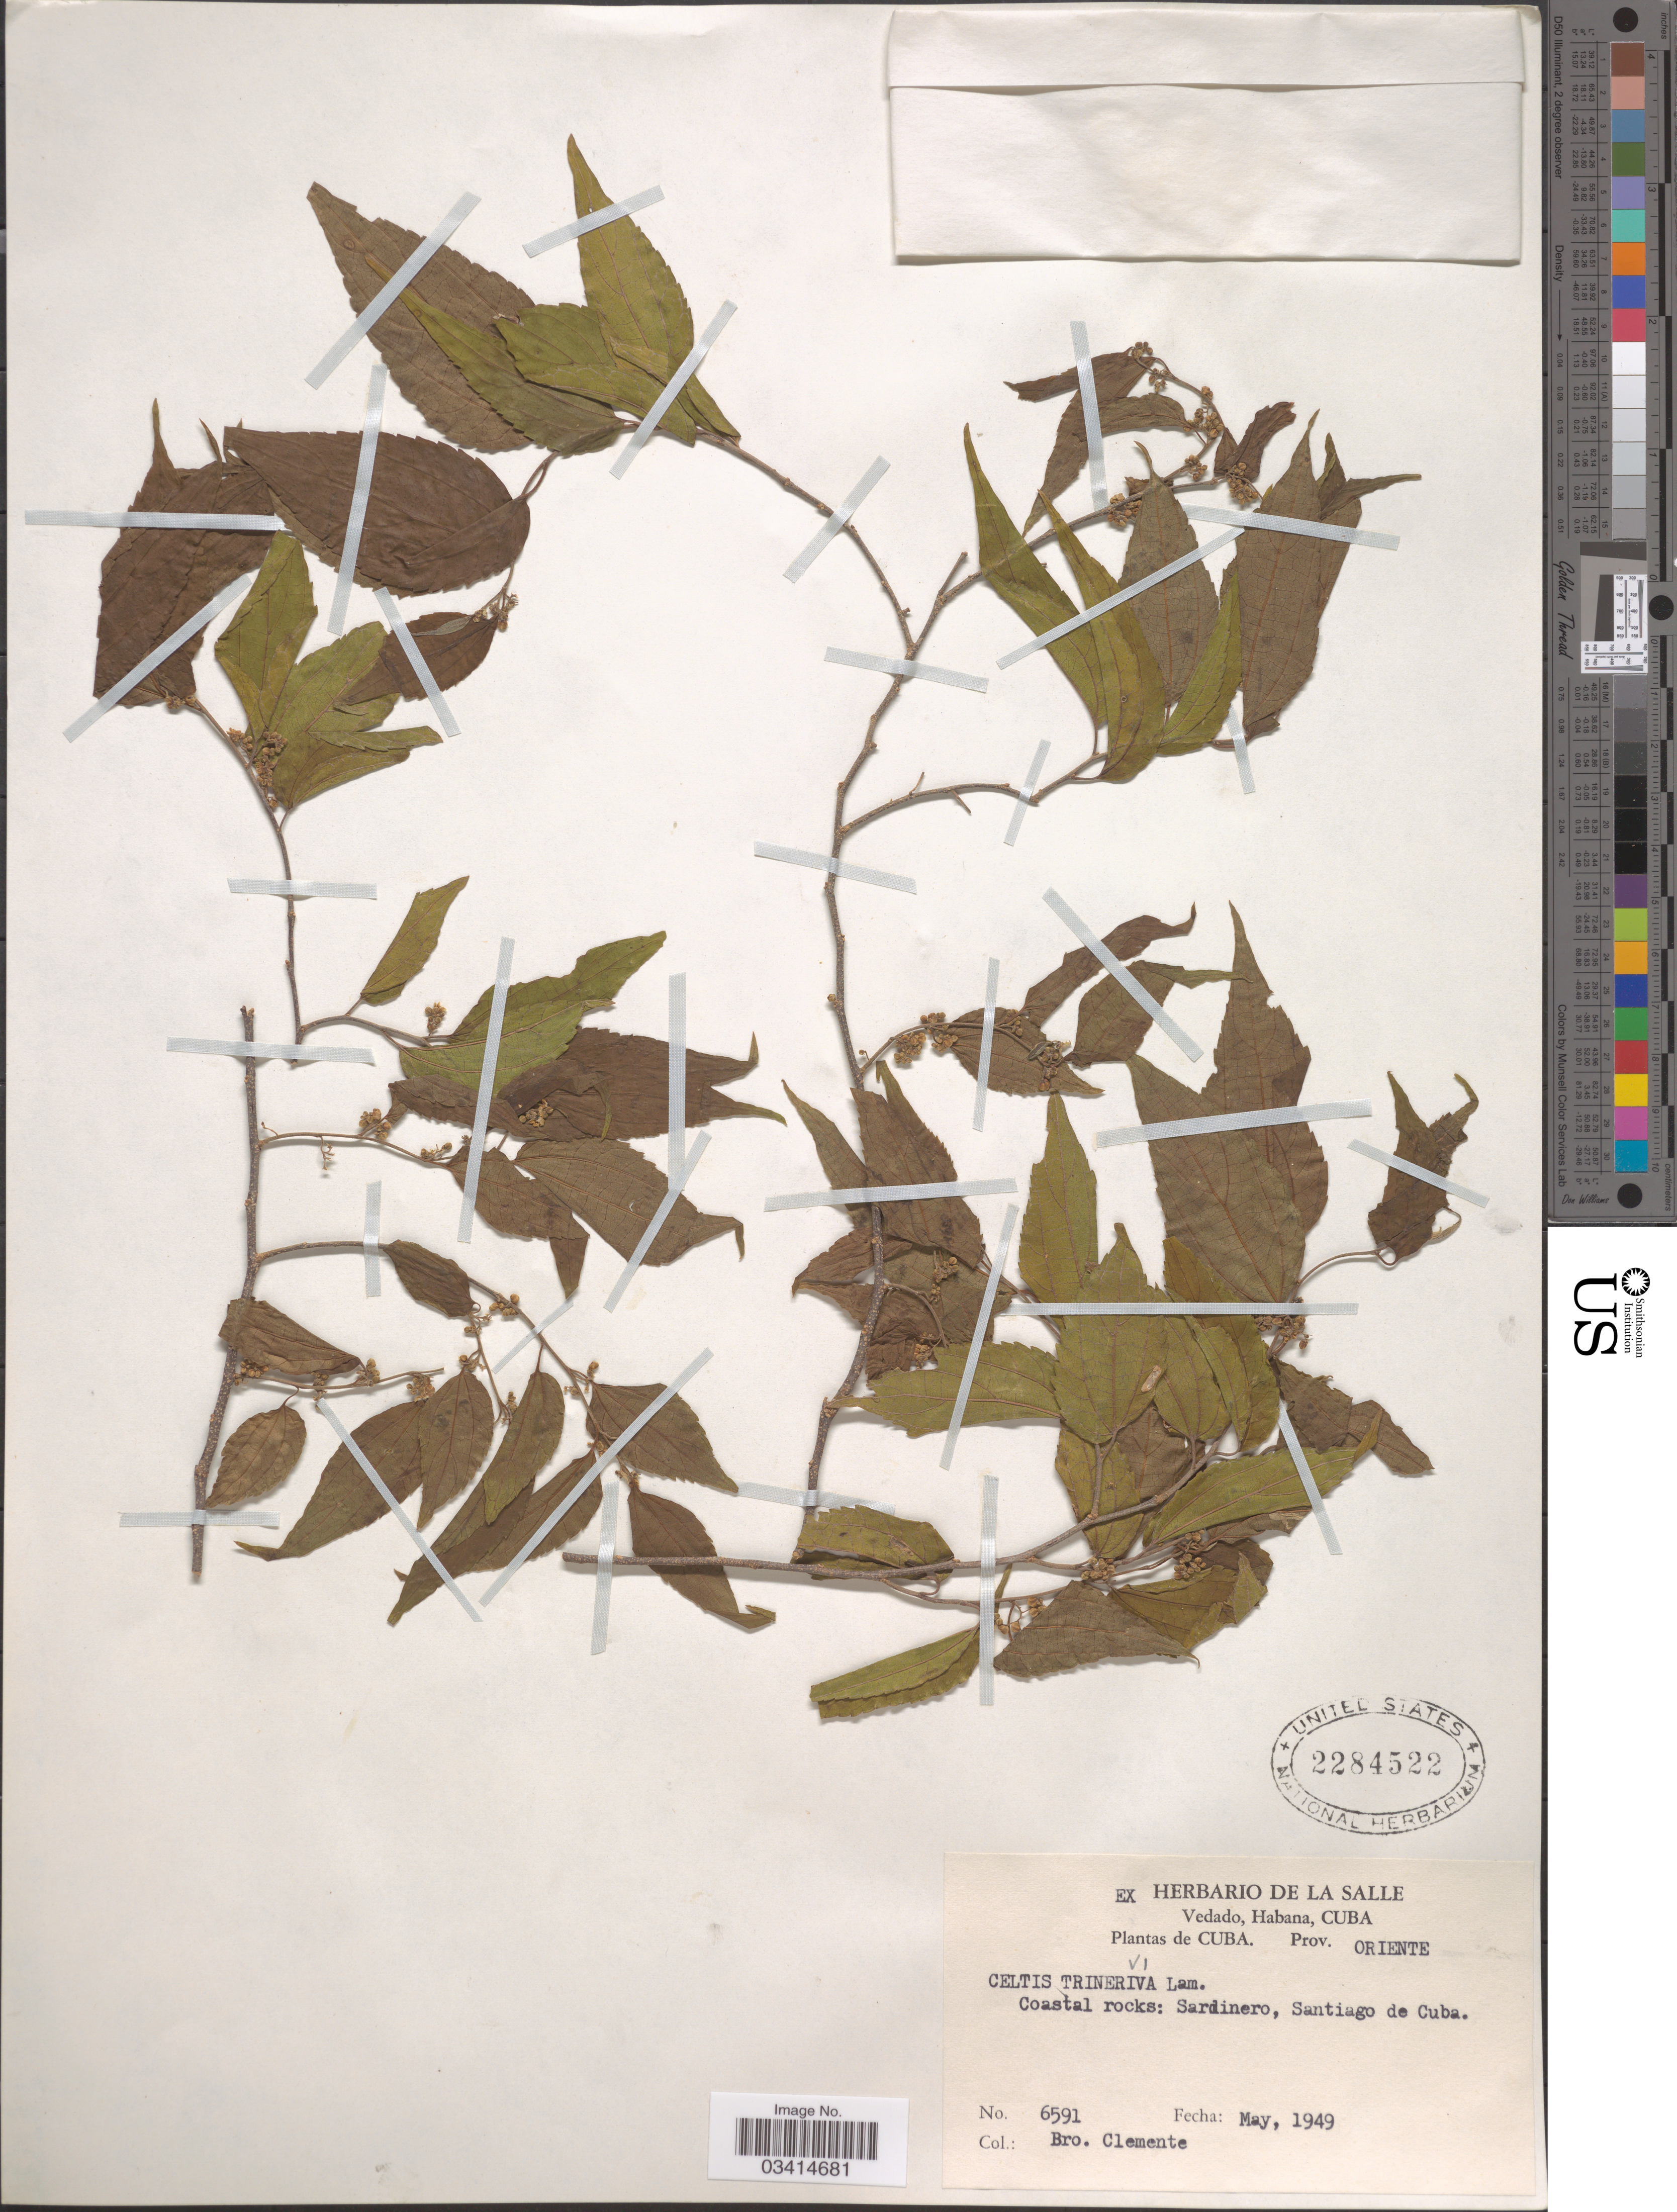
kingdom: Plantae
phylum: Tracheophyta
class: Magnoliopsida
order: Rosales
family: Cannabaceae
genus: Celtis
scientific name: Celtis trinervia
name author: Lam.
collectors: Bro. Clemente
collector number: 6591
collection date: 1949-05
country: Cuba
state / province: Oriente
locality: Coastal rocks: Sardinero, Santiago de Cuba.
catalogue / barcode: US 2284522